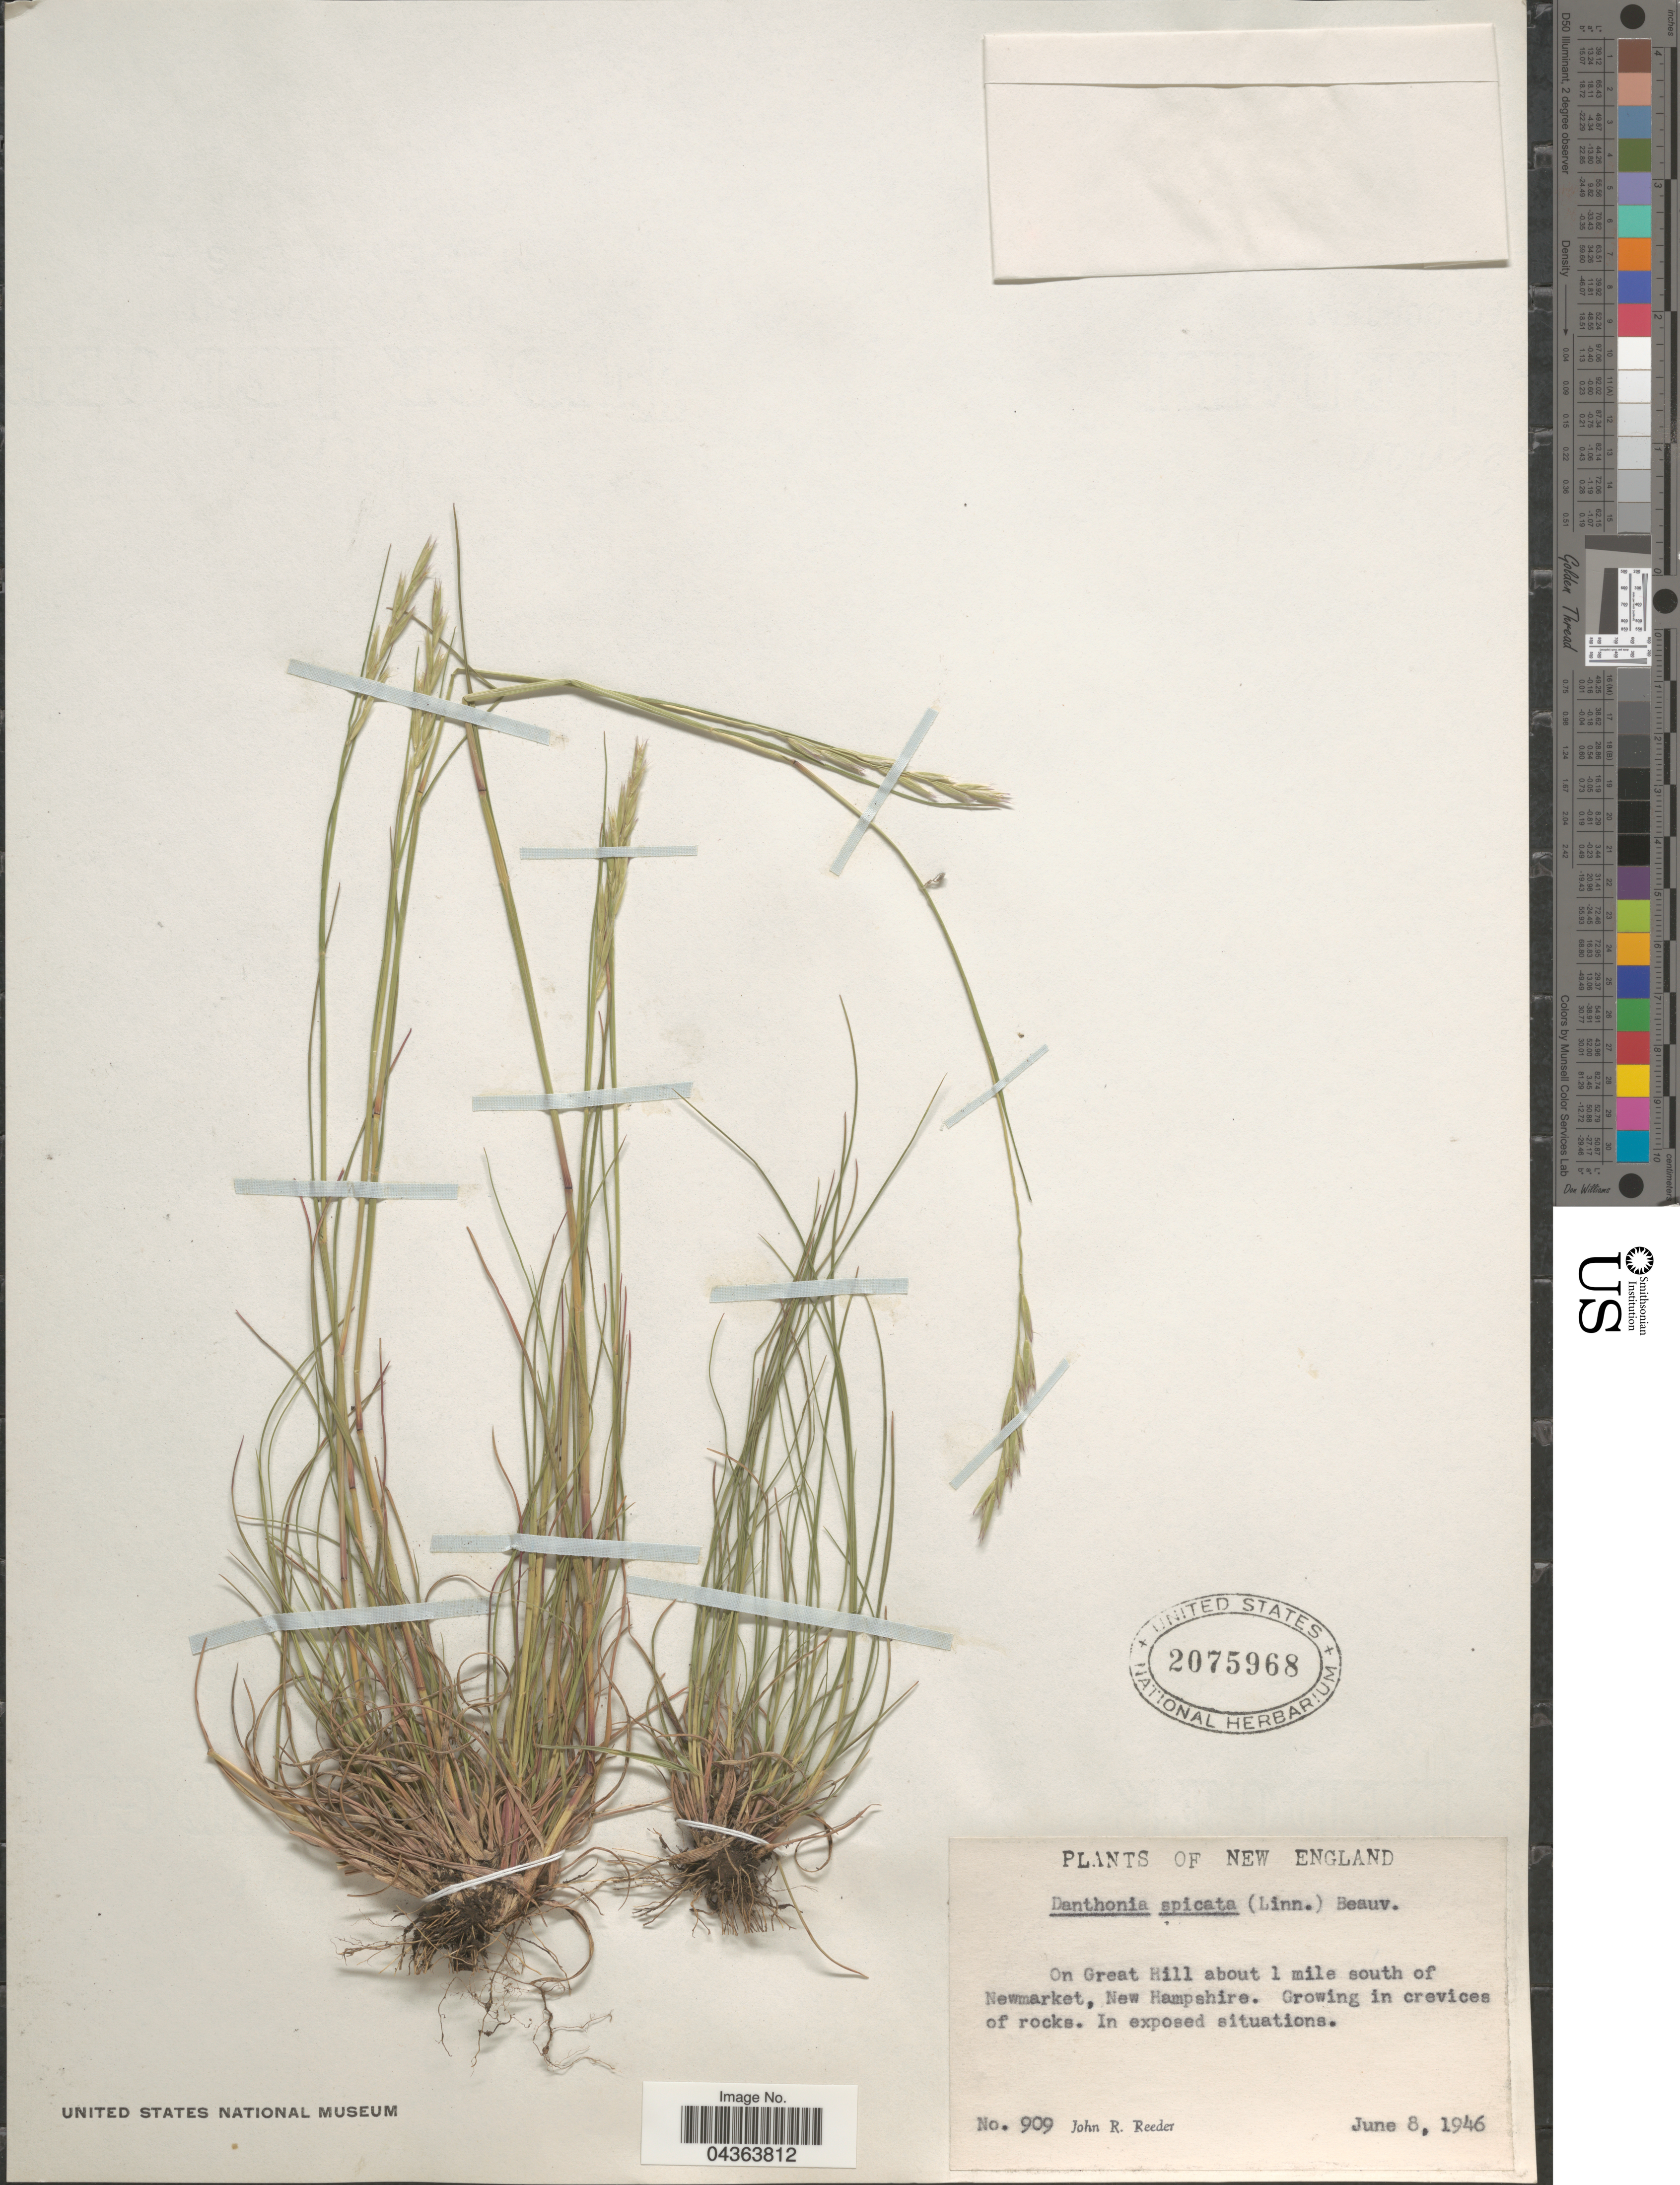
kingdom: Plantae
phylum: Tracheophyta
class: Liliopsida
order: Poales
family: Poaceae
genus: Danthonia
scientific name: Danthonia spicata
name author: (L.) P. Beauv. ex Roem. & Schult.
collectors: J. R. Reeder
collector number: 909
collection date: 1946-06-08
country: United States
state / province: New Hampshire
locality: New England. On Great Hill about 1 mile south of Newmarket.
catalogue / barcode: US 2075968